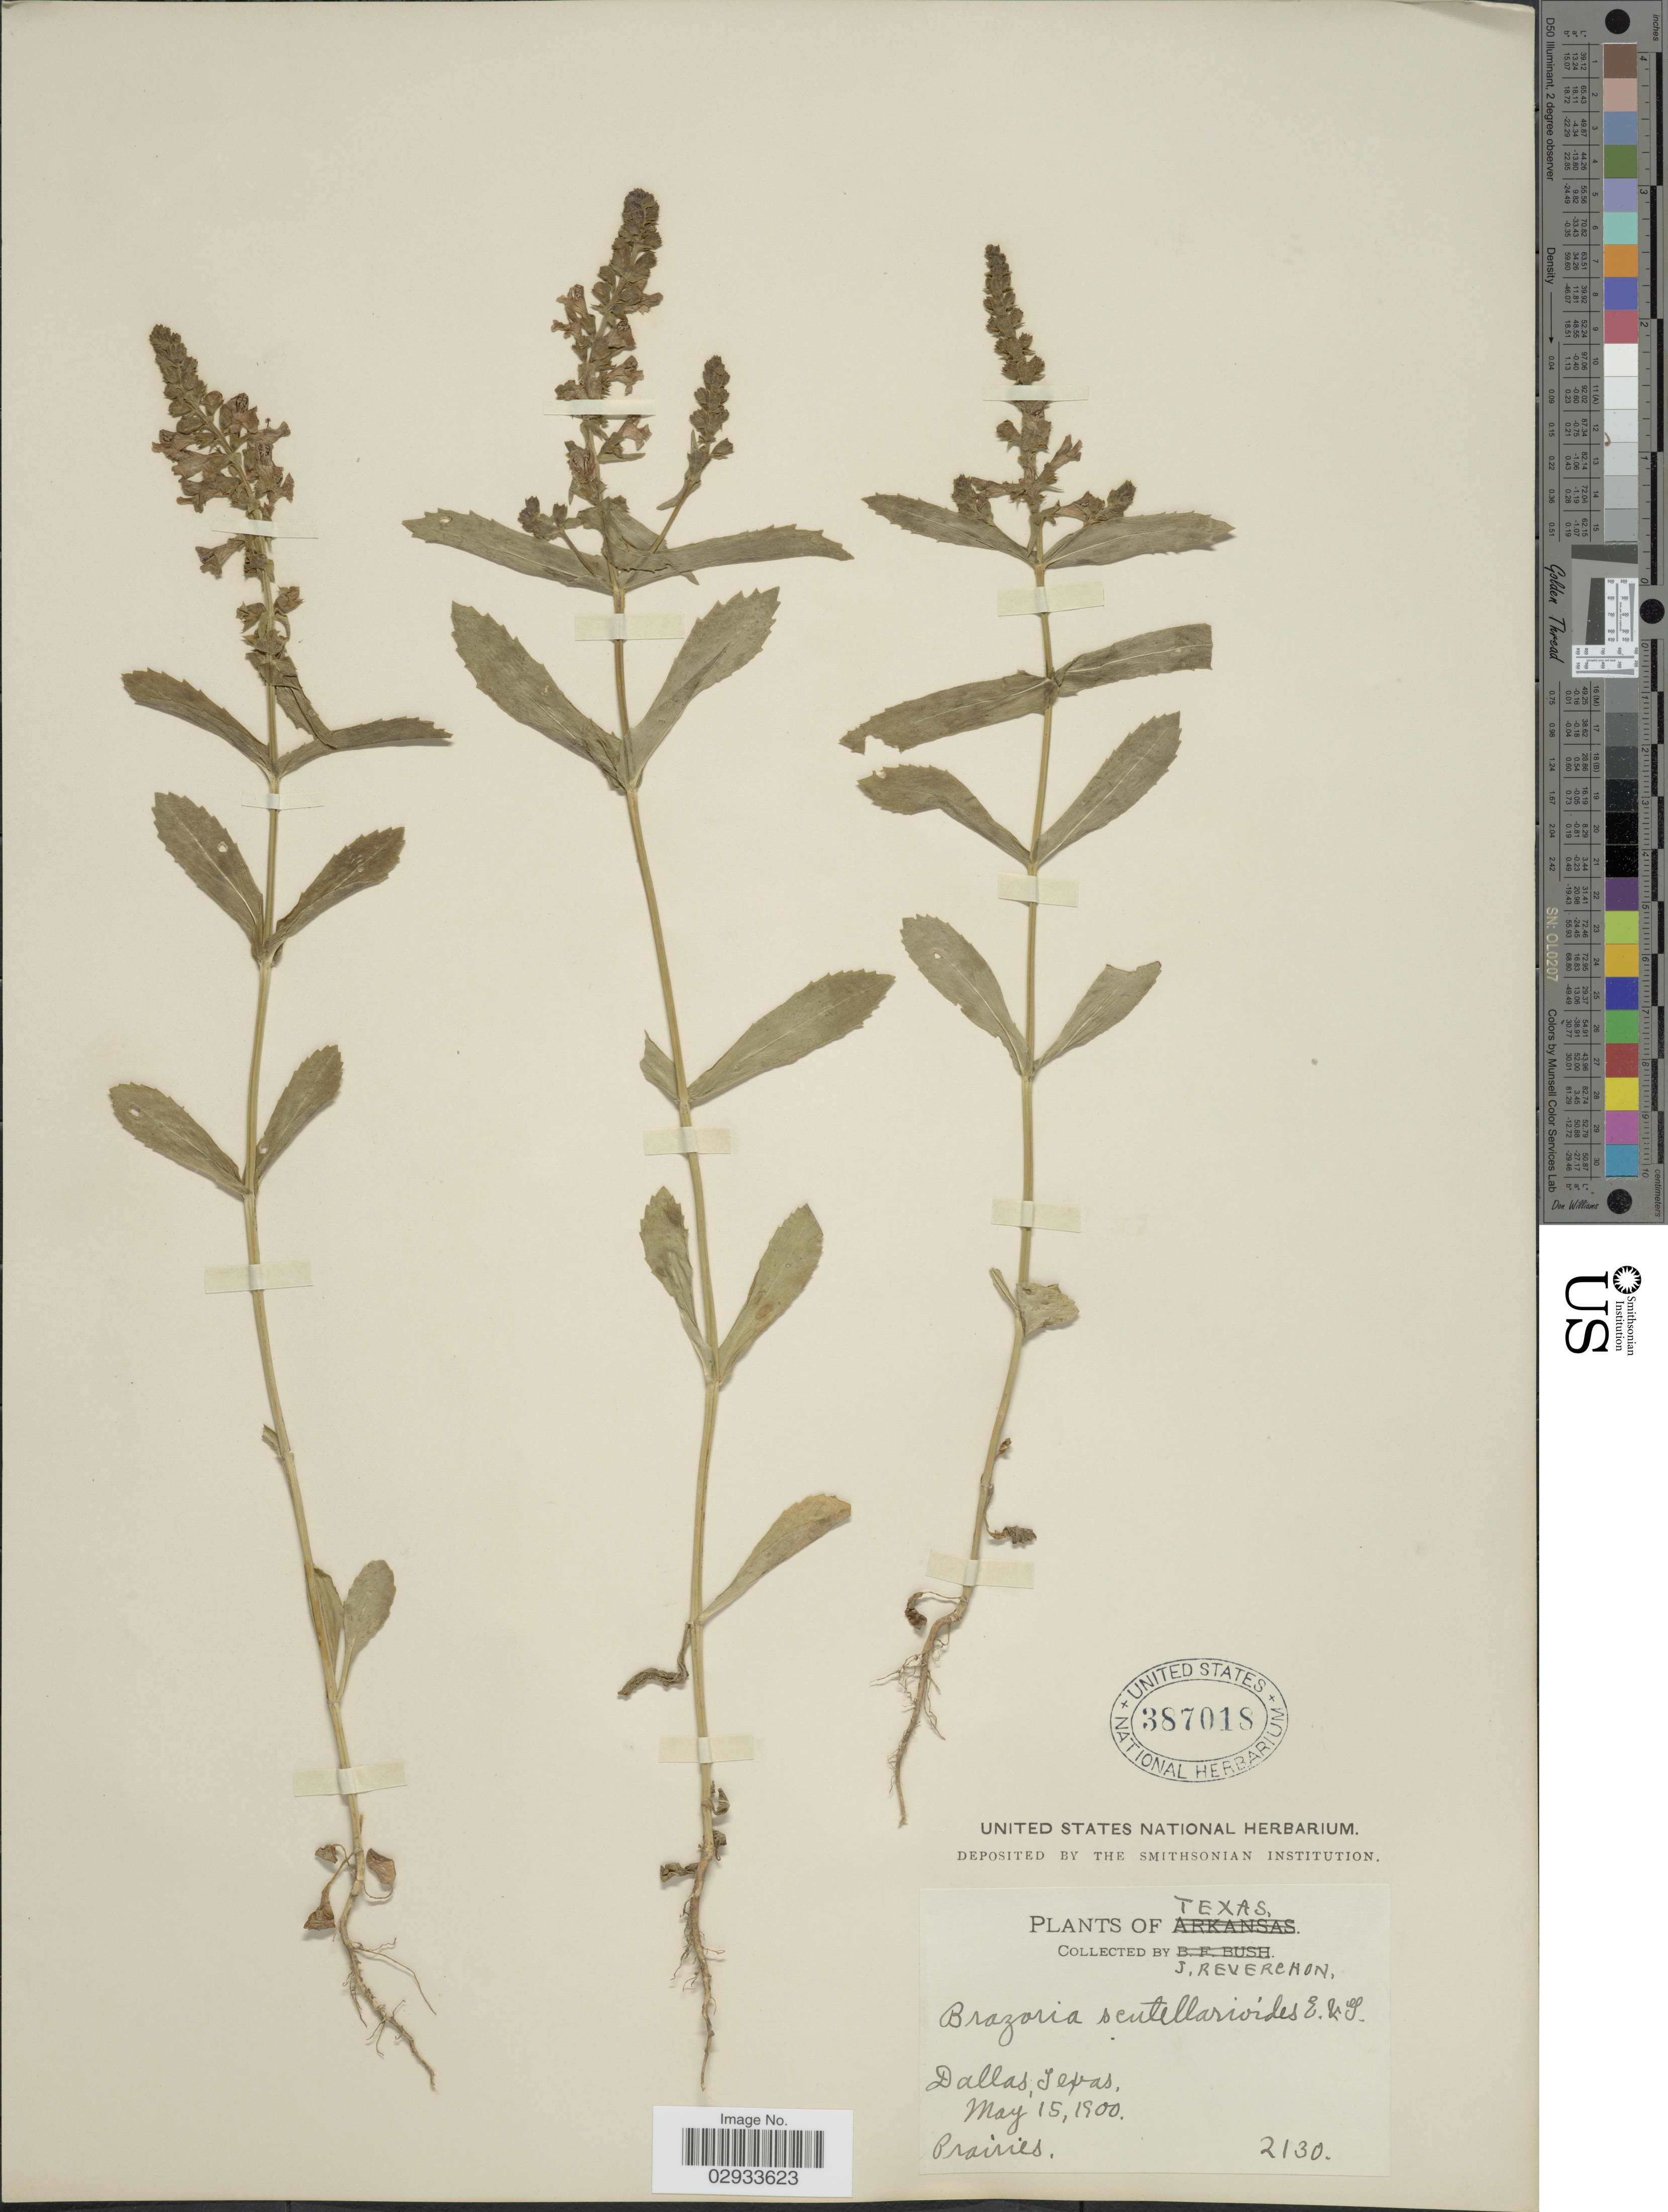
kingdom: Plantae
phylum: Tracheophyta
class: Magnoliopsida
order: Lamiales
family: Lamiaceae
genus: Brazoria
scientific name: Brazoria scutellarioides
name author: Engelm. & A. Gray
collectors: J. Reverchon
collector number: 2130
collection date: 1900-05-15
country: United States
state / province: Texas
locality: Dalls, Texas.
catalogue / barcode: US 387018